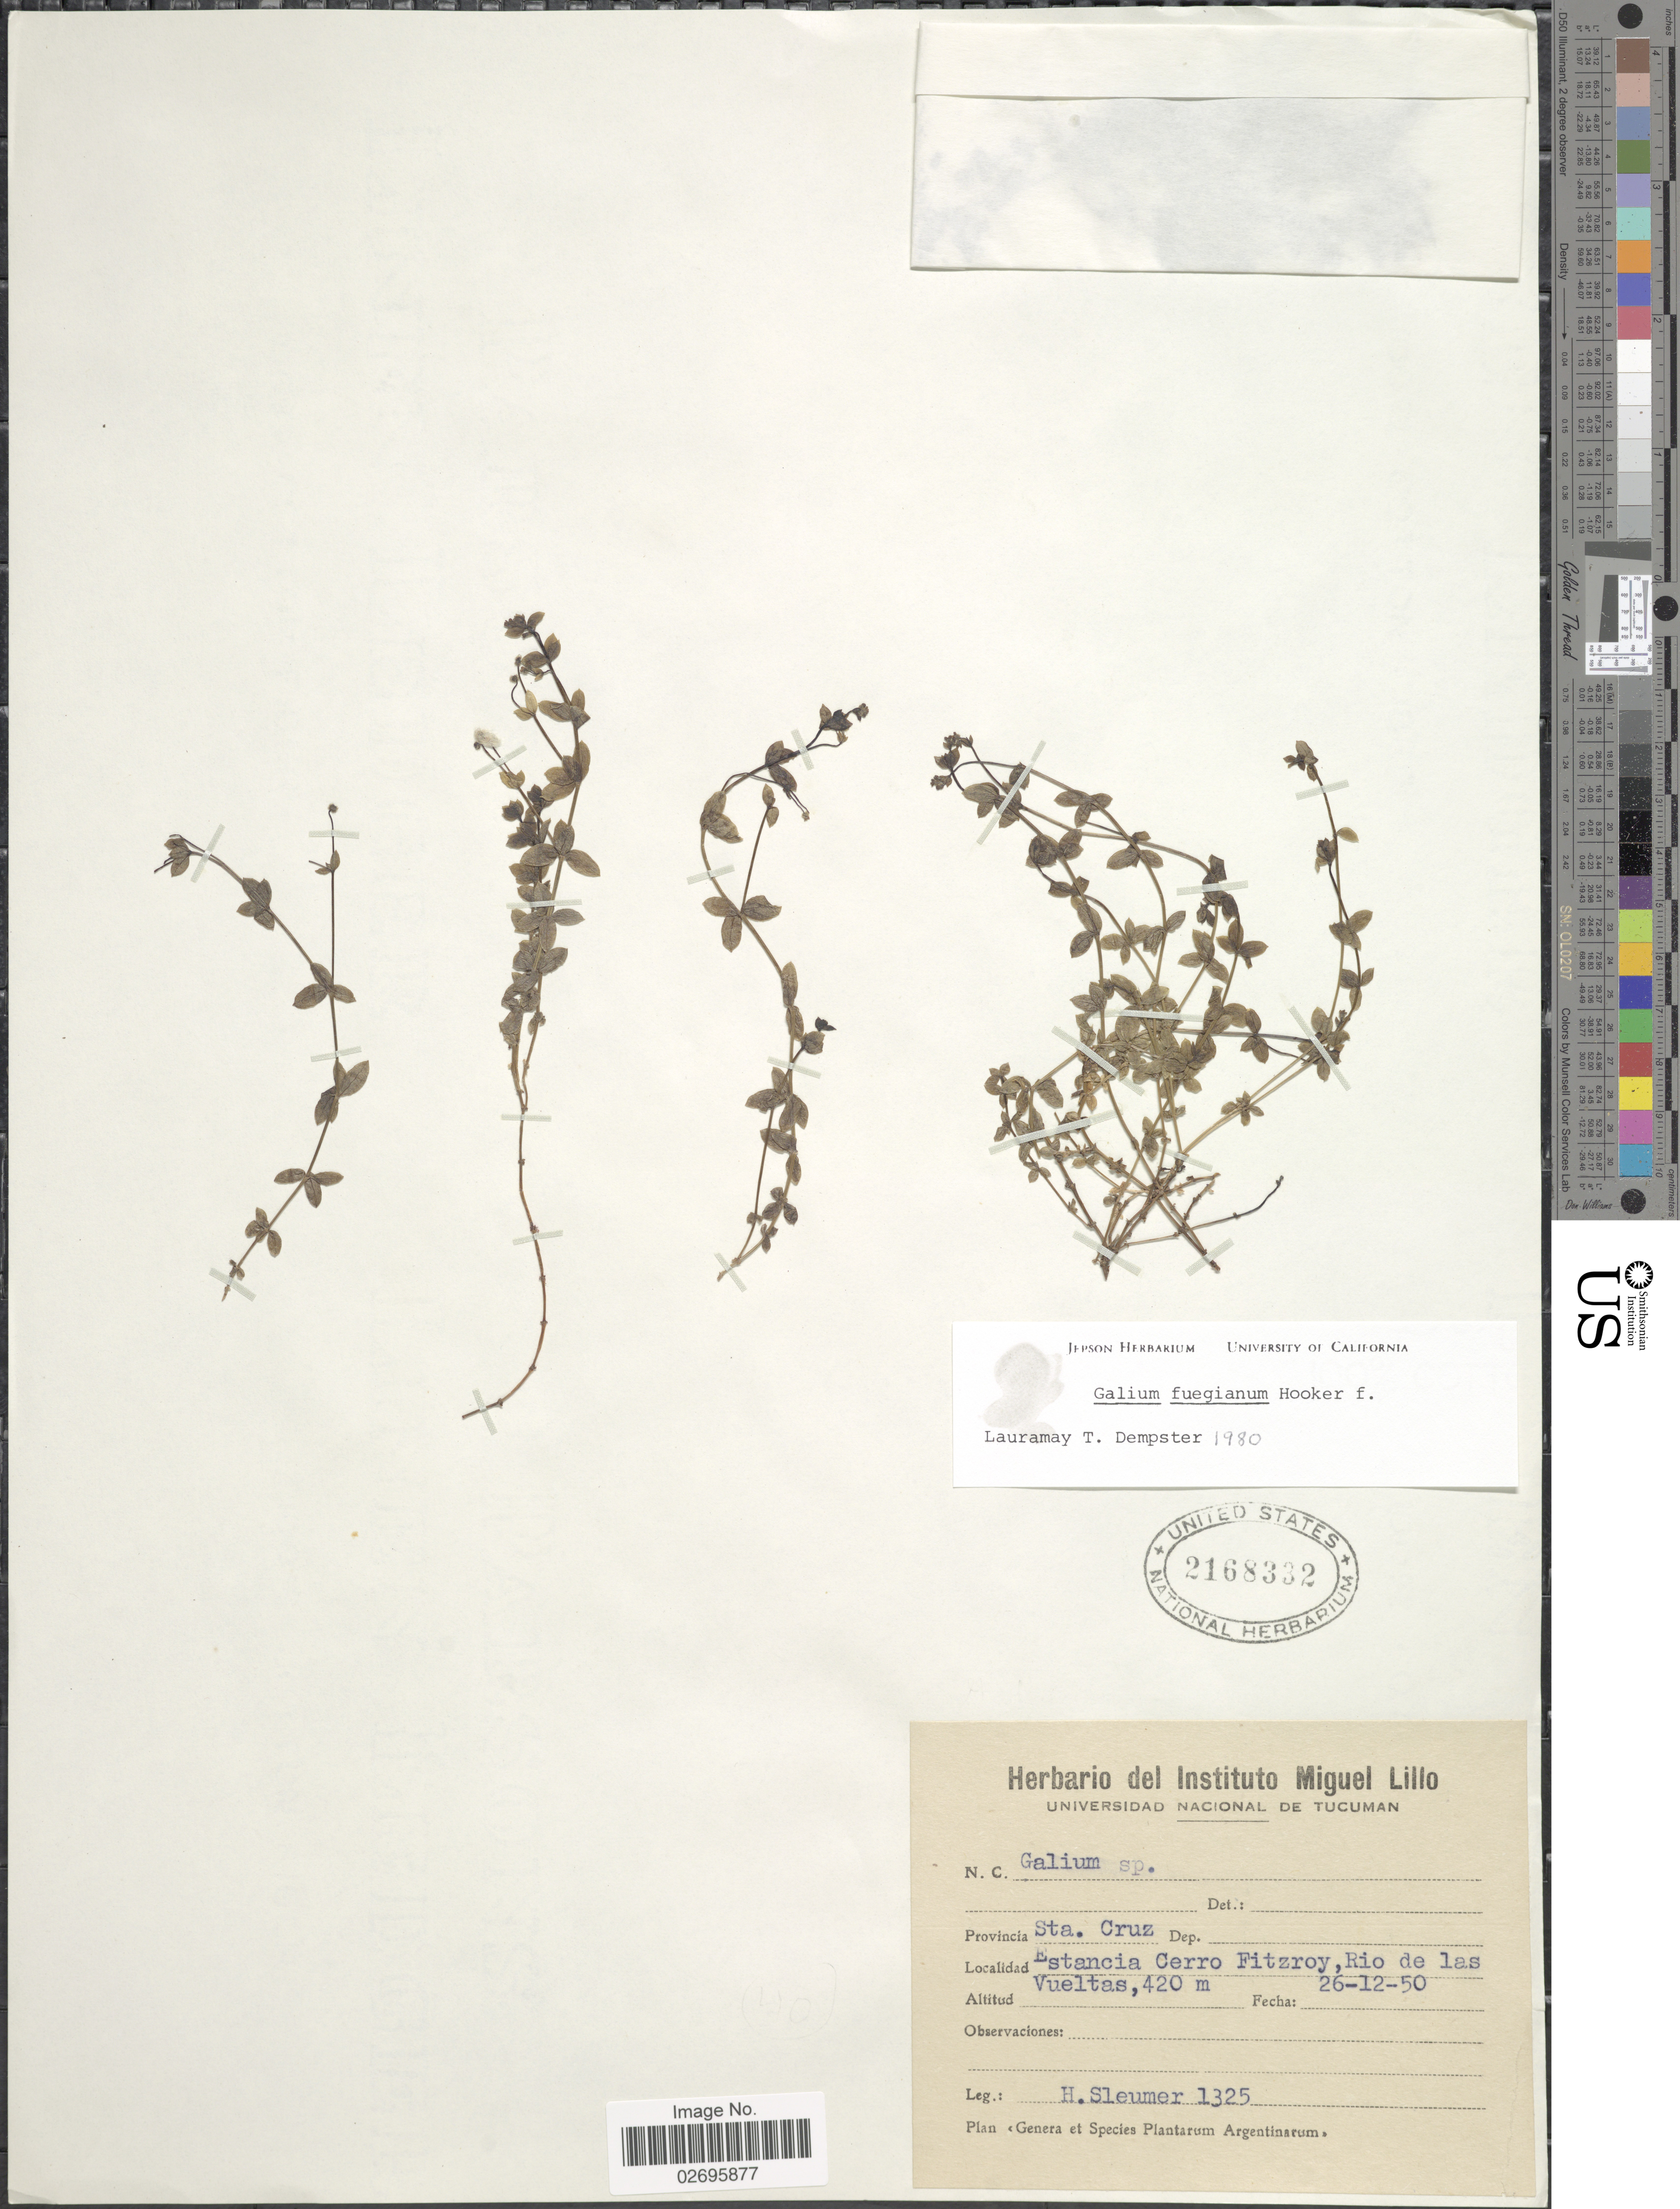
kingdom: Plantae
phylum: Tracheophyta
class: Magnoliopsida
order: Gentianales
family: Rubiaceae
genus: Galium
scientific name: Galium fuegianum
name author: Hook. f.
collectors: H. O. Sleumer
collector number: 1325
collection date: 1950-12-26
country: Argentina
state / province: Santa Cruz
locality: Estancia Cerro Fitzroy, Rio de las Vueltas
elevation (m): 420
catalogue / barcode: US 2168332